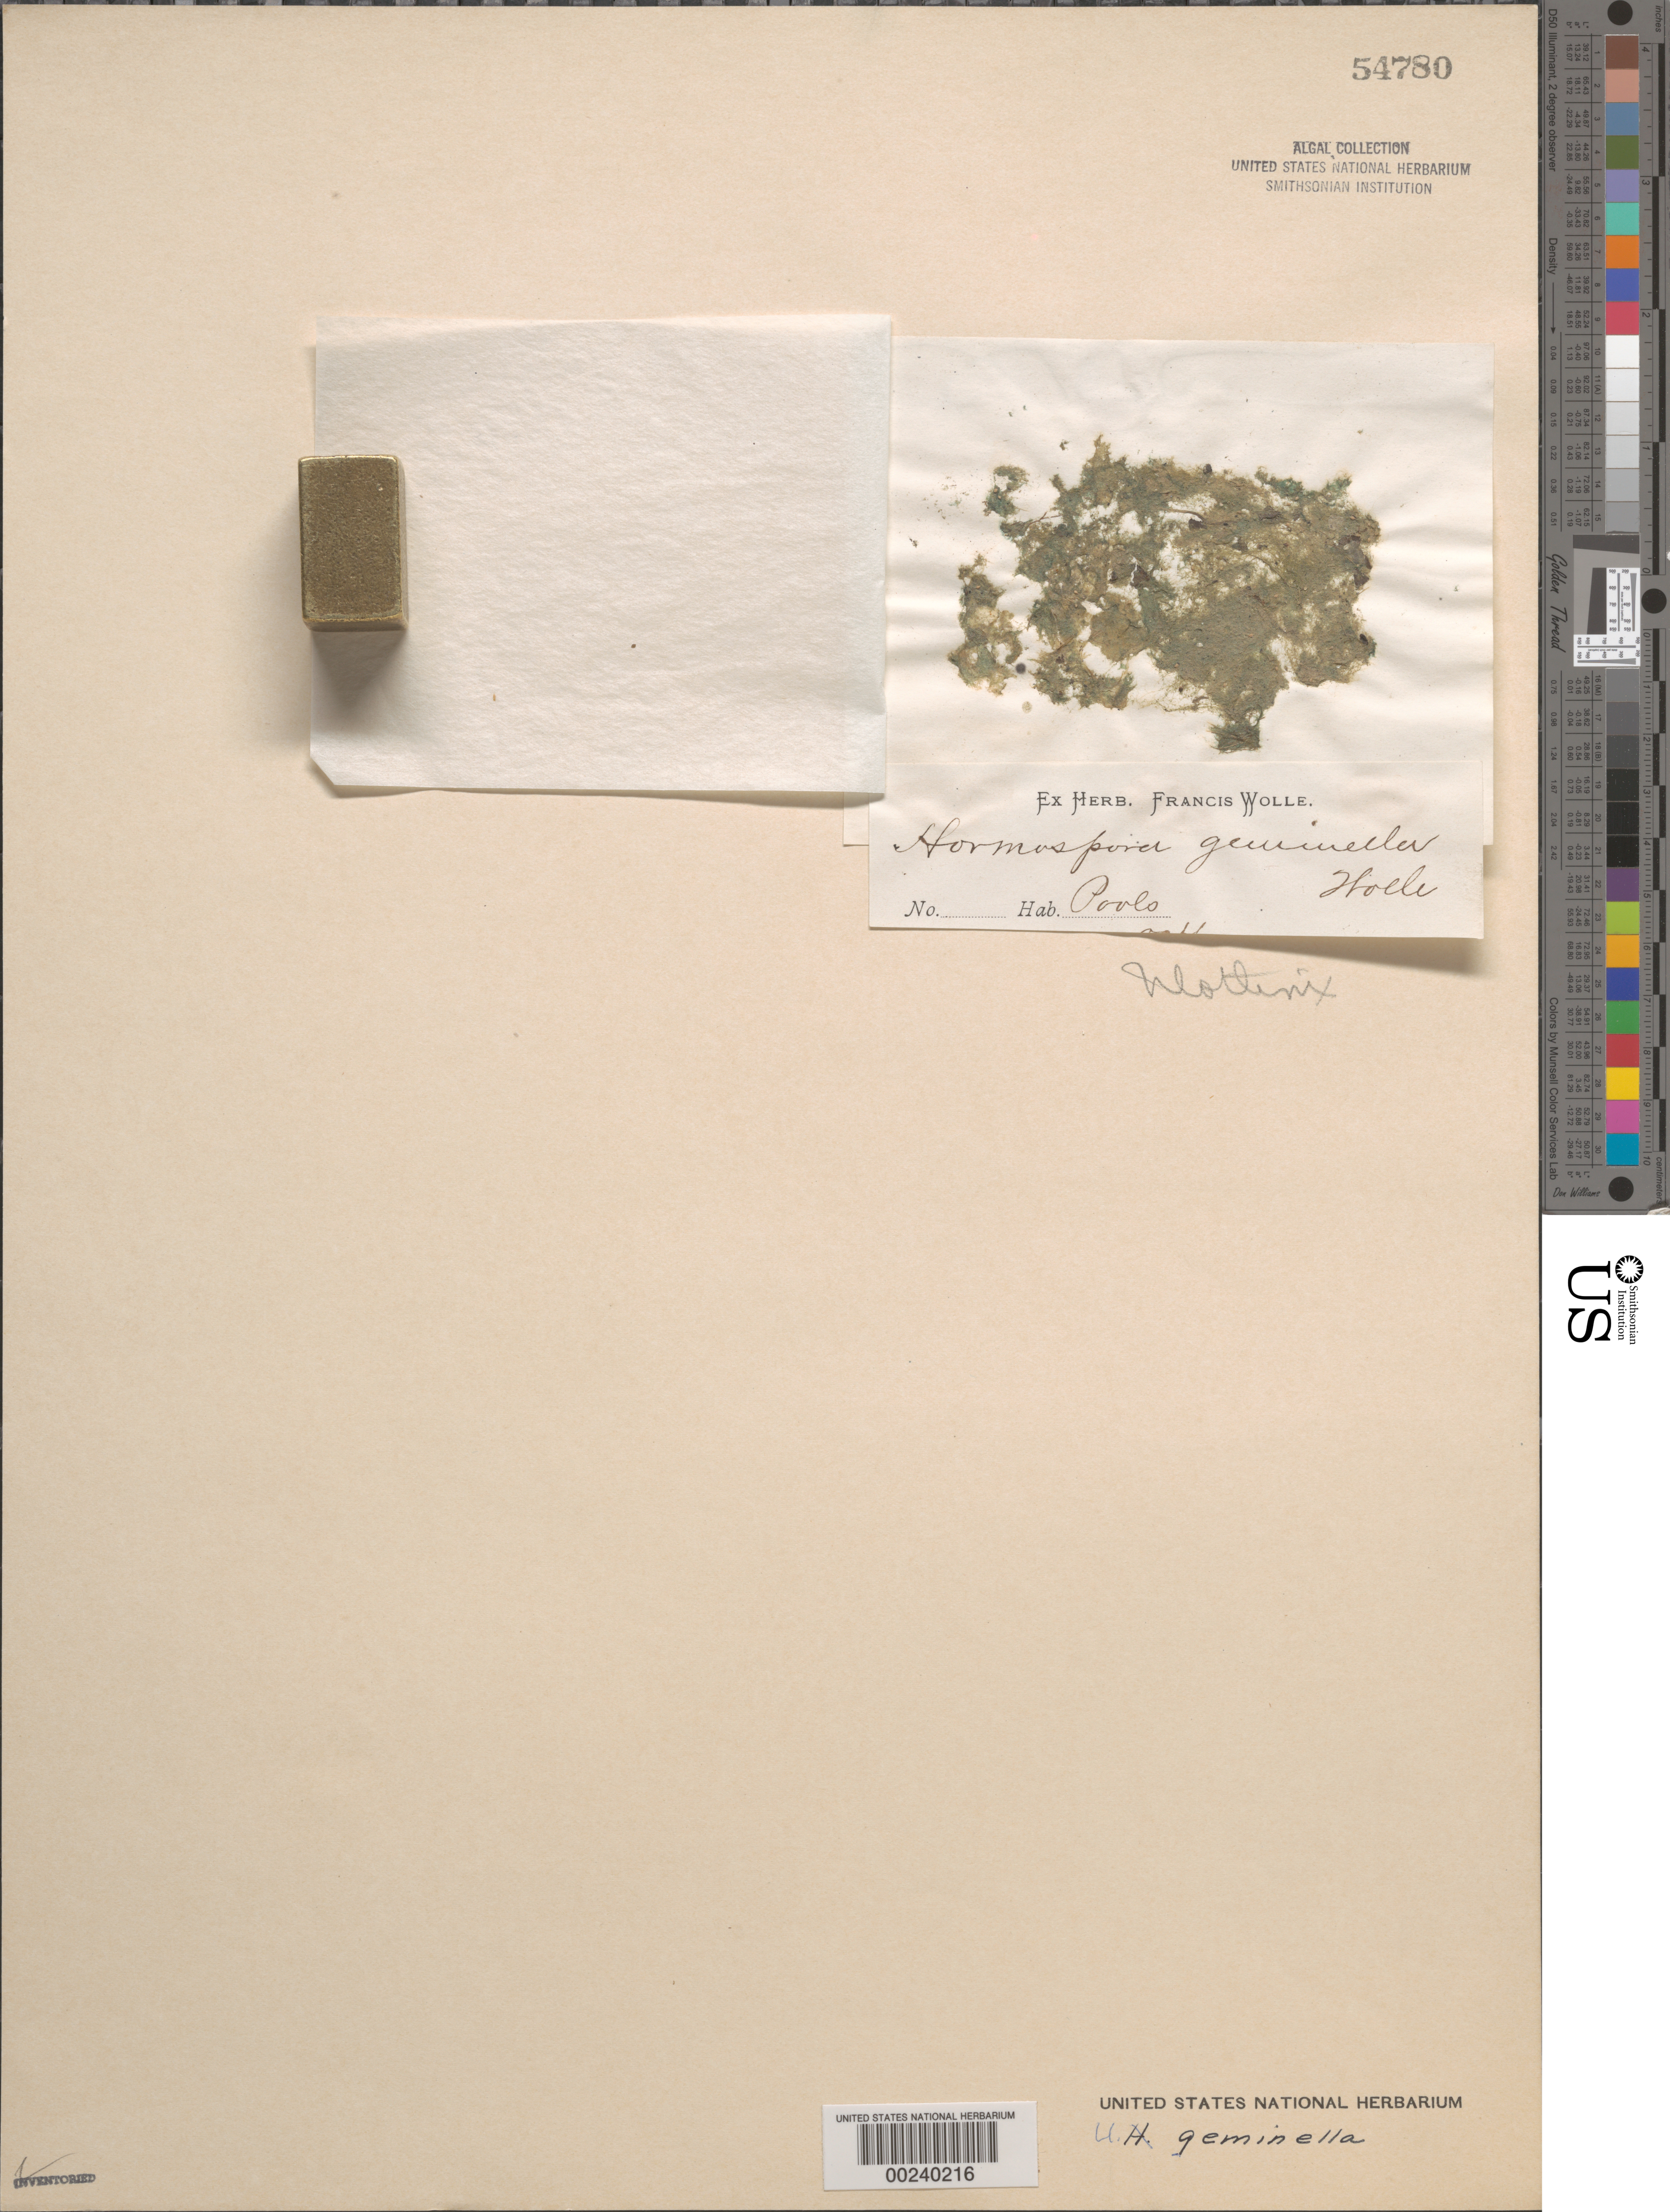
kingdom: Plantae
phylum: Chlorophyta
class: Ulvophyceae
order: Ulotrichales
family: Ulotrichaceae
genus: Ulothrix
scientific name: Ulothrix geminella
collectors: F. Wolle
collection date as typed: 18--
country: United States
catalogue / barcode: US 54780